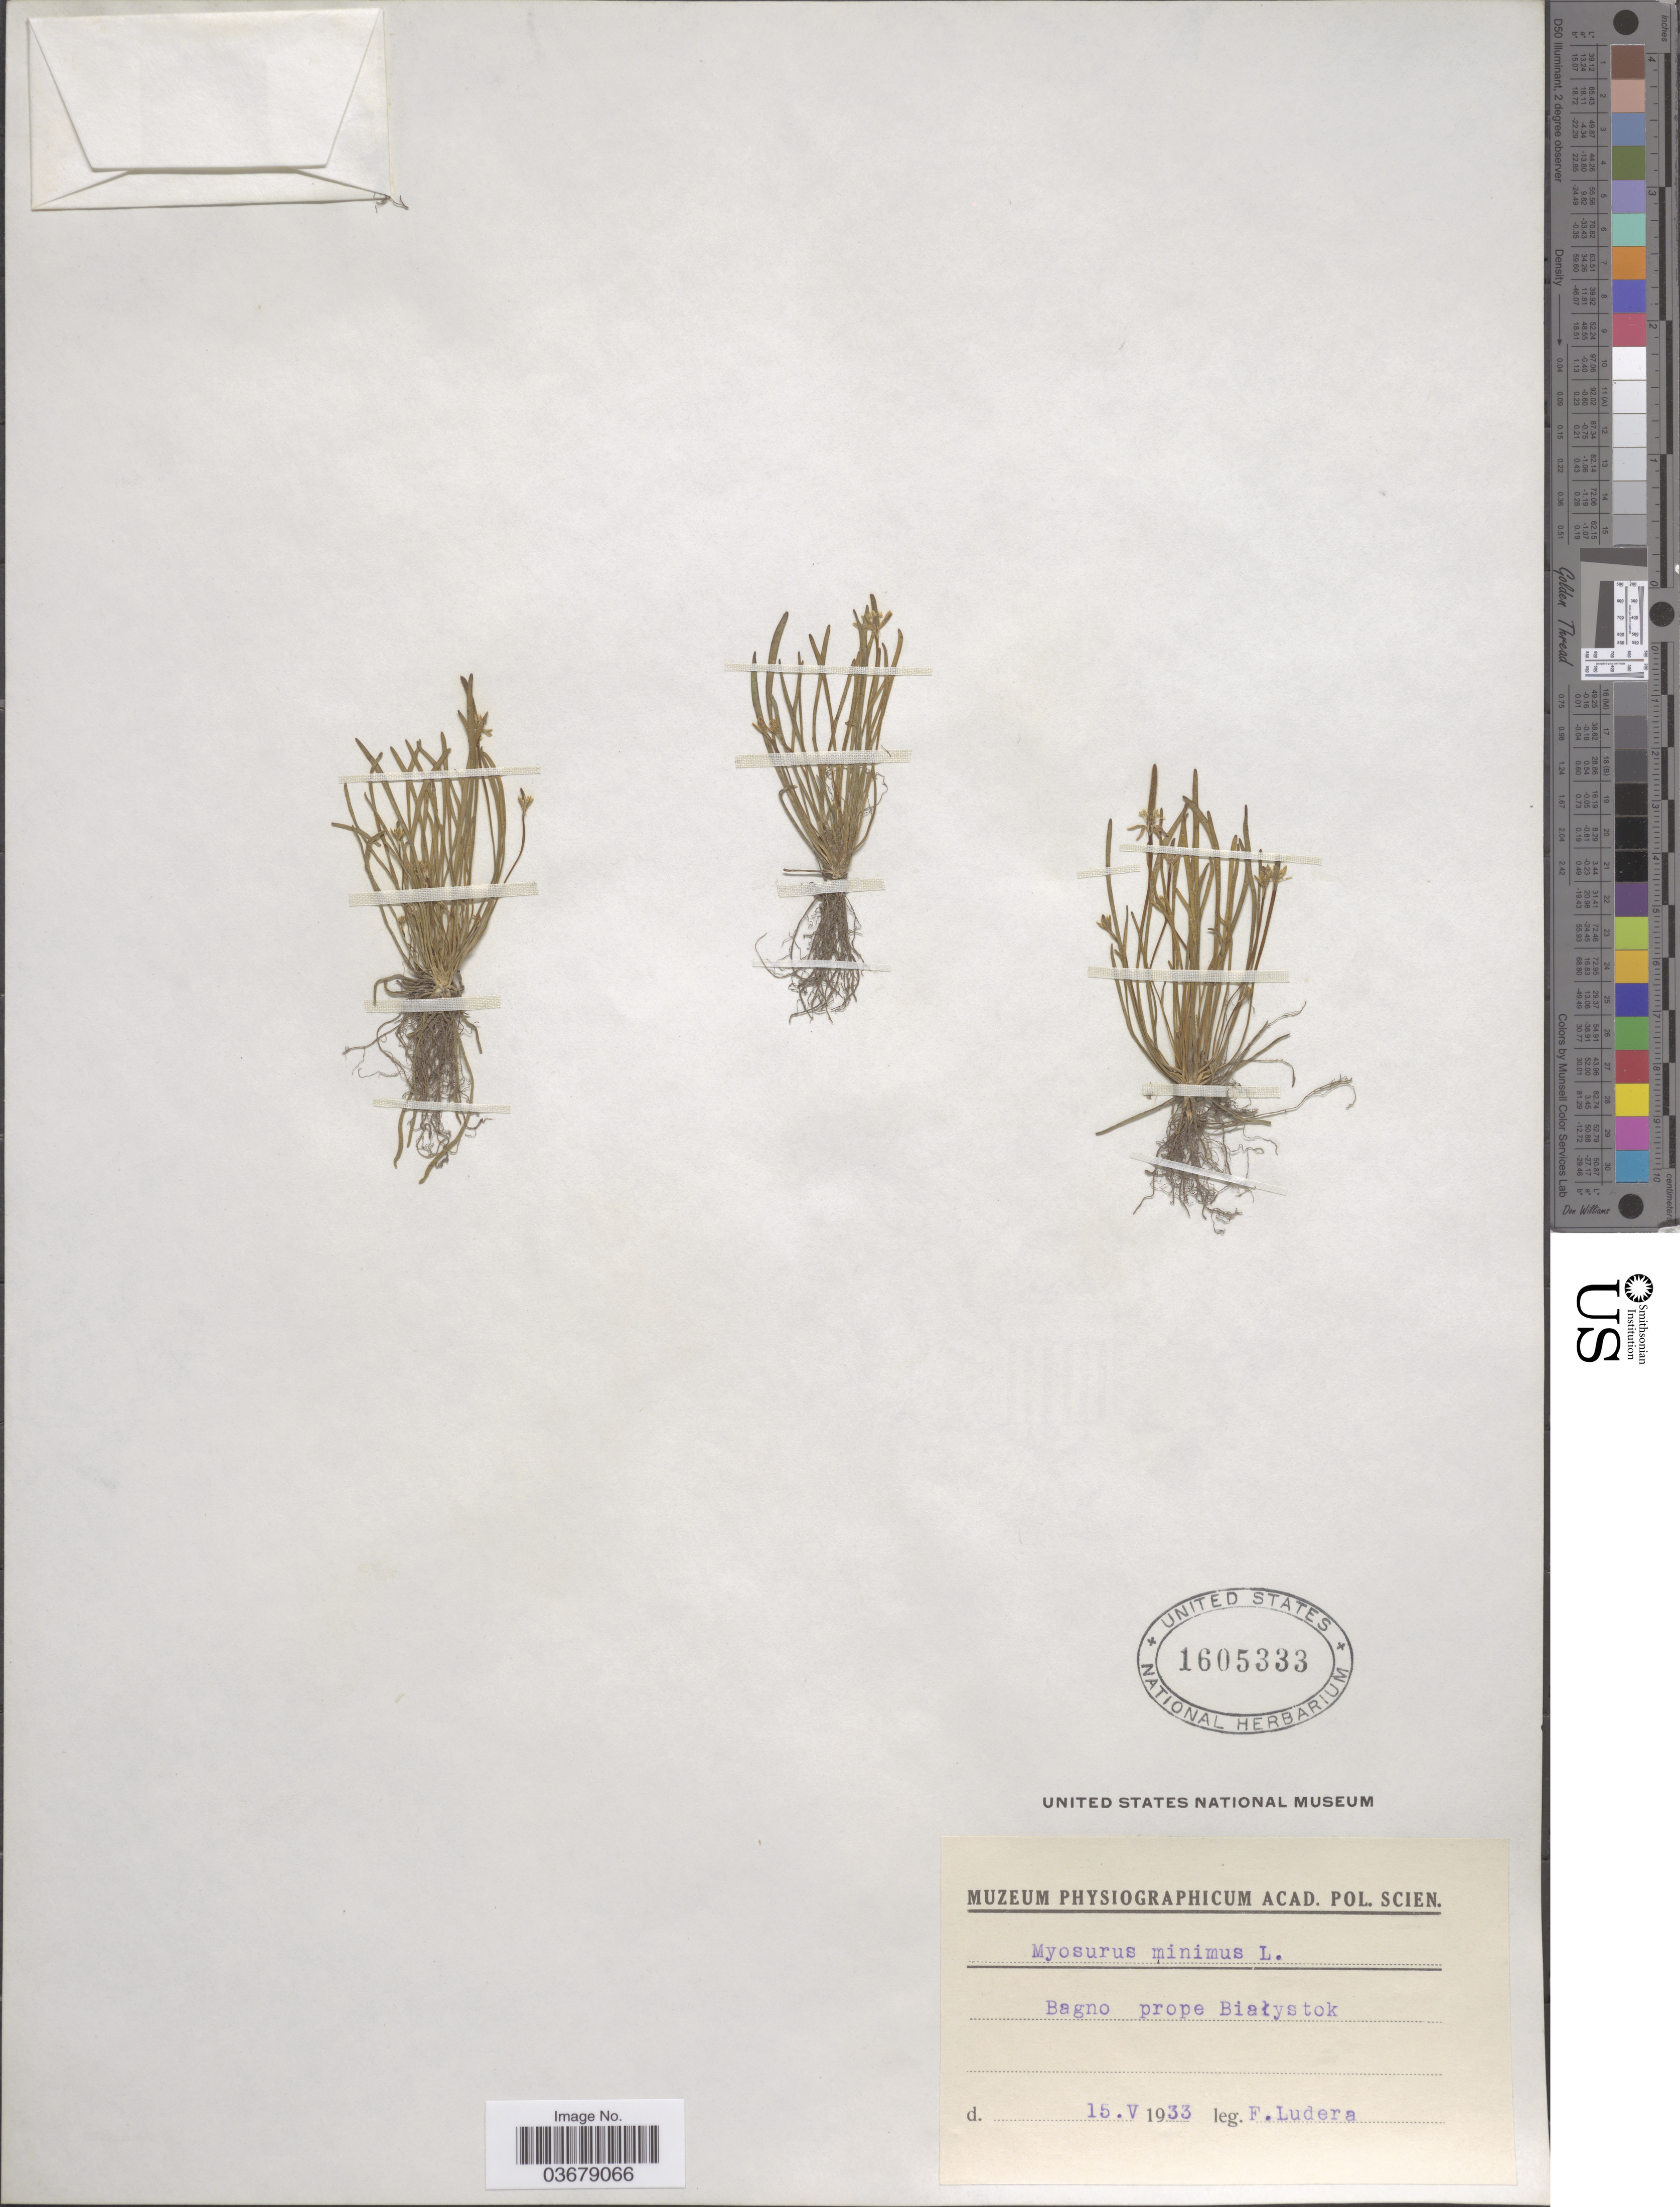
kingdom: Plantae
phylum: Tracheophyta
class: Magnoliopsida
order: Ranunculales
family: Ranunculaceae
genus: Myosurus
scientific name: Myosurus minimus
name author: L.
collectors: F. Ludera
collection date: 1933-05-15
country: Poland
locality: Bagno prope Białystok.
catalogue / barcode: US 1605333